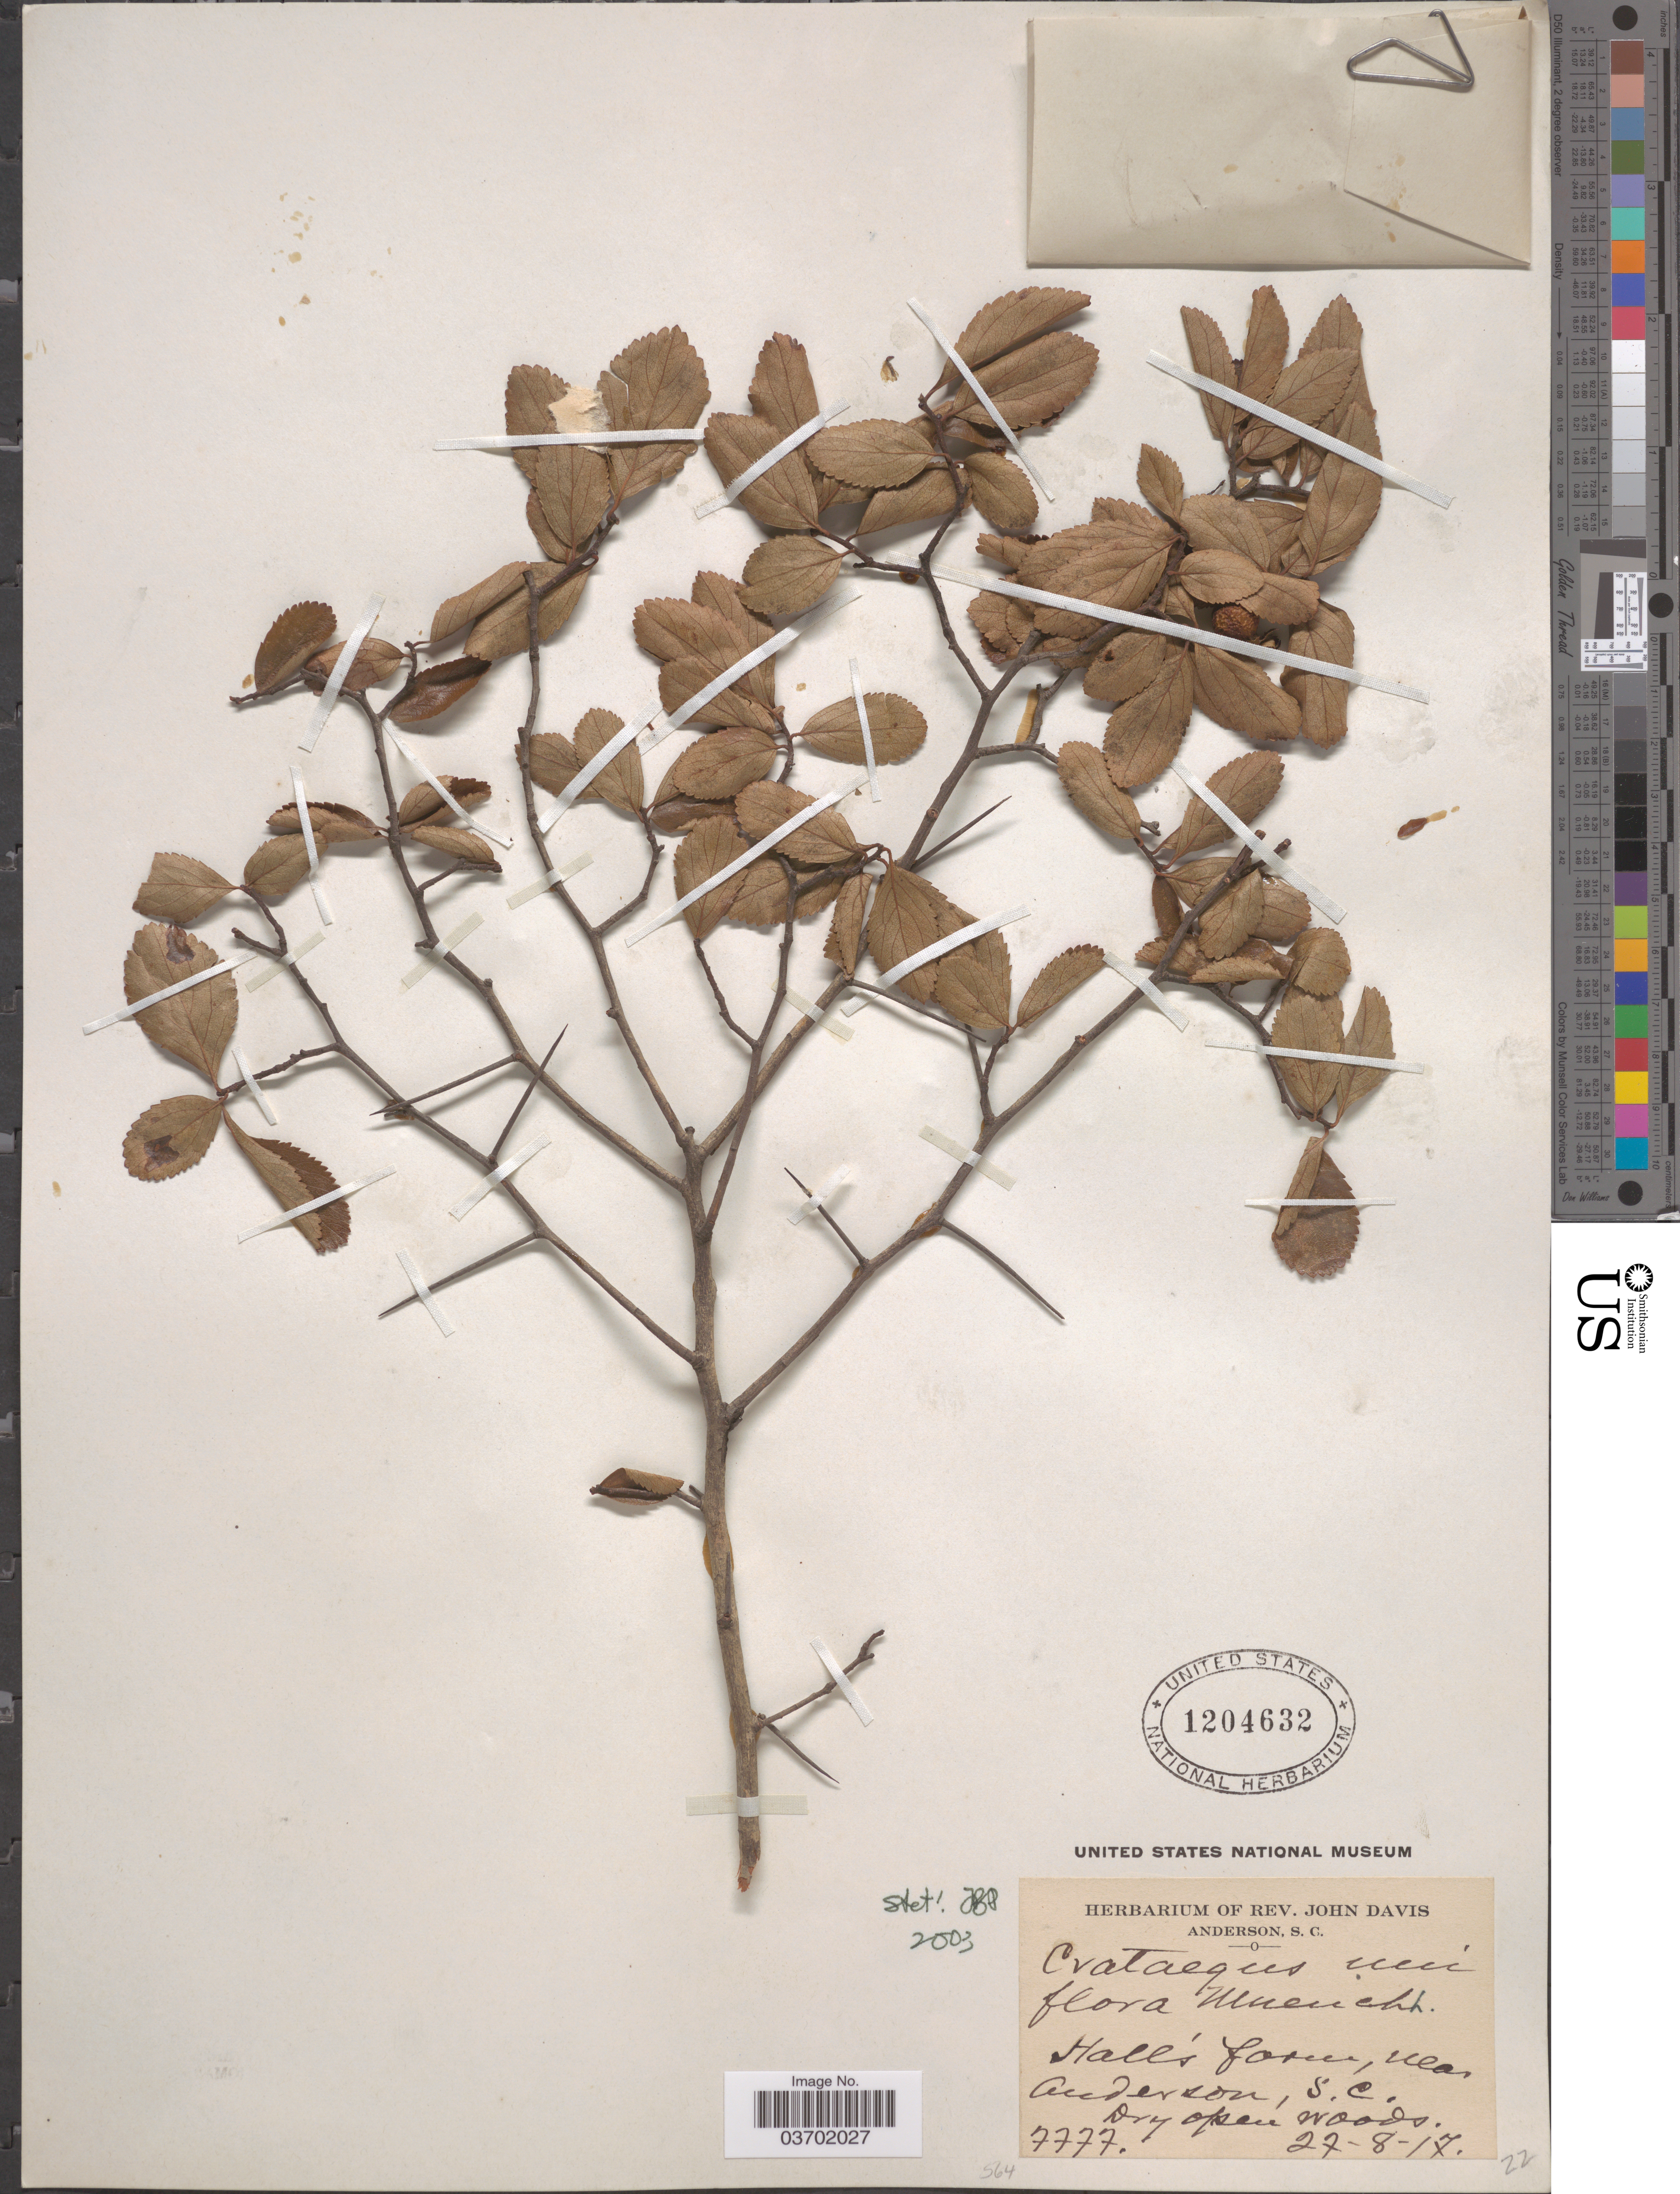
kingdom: Plantae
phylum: Tracheophyta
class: Magnoliopsida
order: Rosales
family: Rosaceae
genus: Crataegus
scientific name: Crataegus uniflora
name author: Münchh.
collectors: ex herb. Rev. John Davis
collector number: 7777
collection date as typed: Transcribed d/m/y: 27/8/17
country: United States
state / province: South Carolina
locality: Hall's farm, near Anderson.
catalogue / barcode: US 1204632